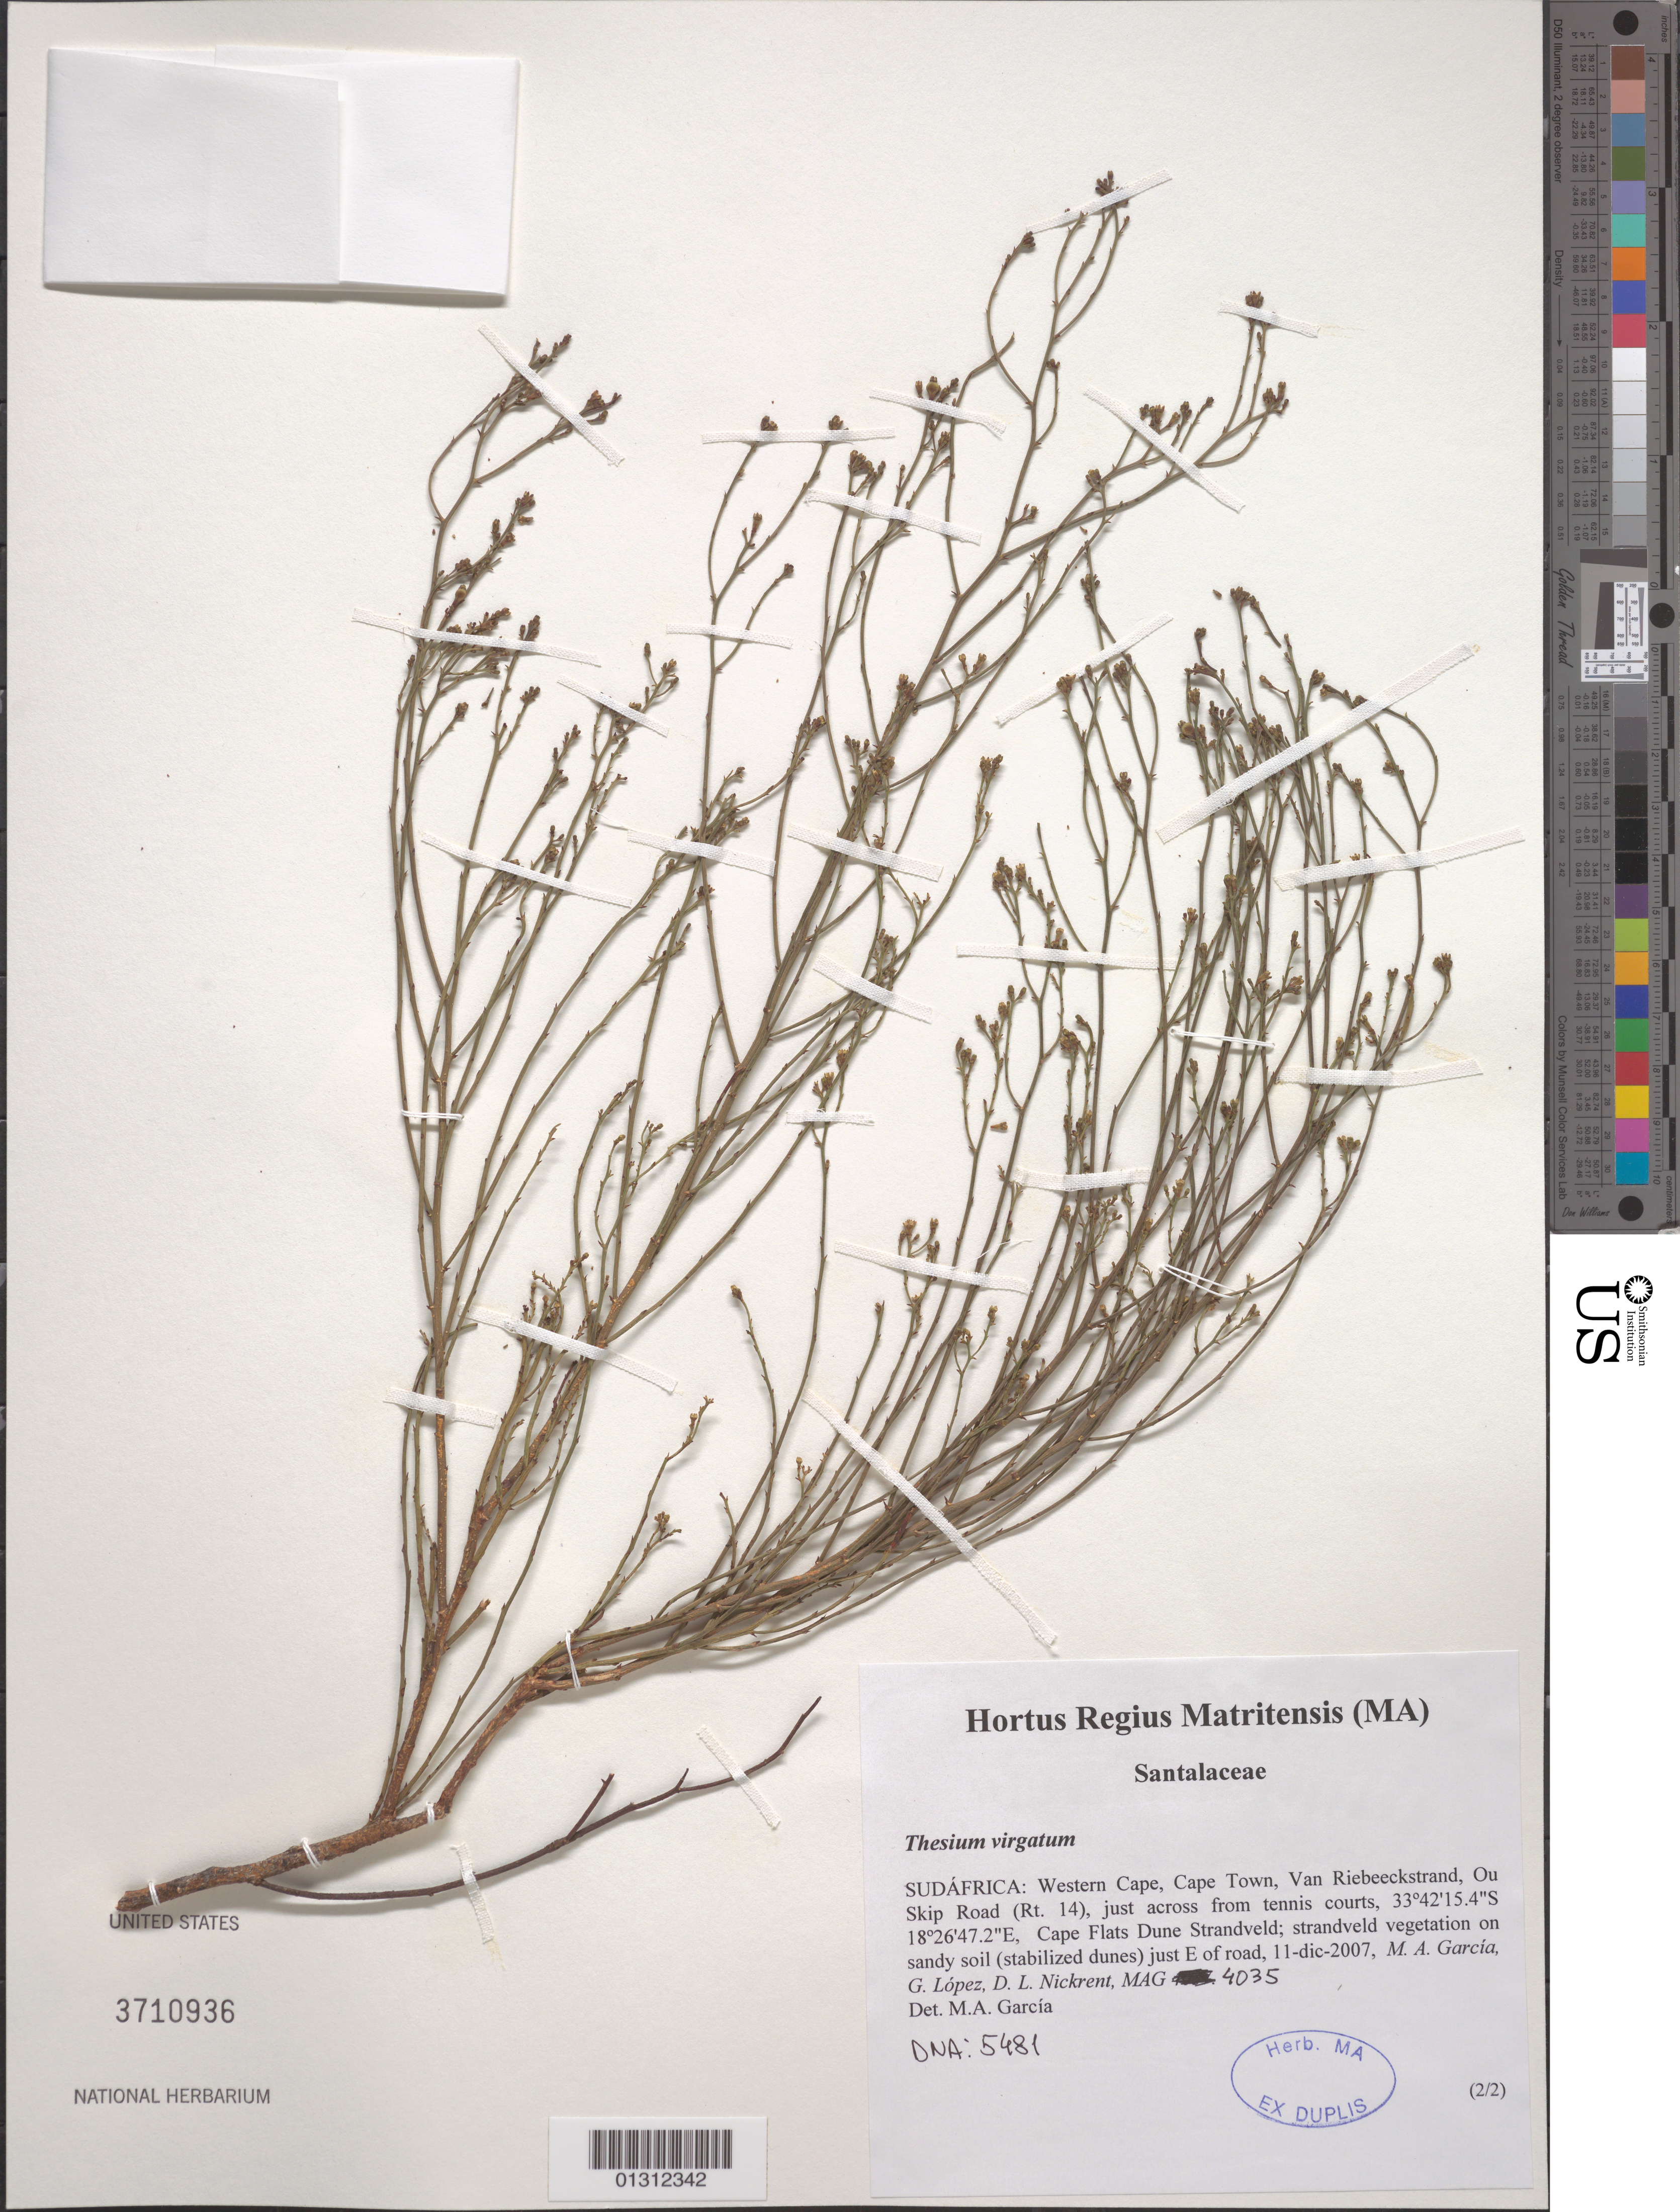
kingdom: Plantae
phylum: Tracheophyta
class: Magnoliopsida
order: Santalales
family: Thesiaceae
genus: Thesium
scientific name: Thesium virgatum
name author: Lam.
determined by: García, M. A.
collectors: M. A. García, G. López & D. Nickrent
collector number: MAG 4035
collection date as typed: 11-dic-2007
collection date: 2007-12-11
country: South Africa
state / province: Western Cape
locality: SUDÁFRICA: Cape Town, Van Riebeeckstrand, On skip road (Rt. 14), just across from tennis courts, Cape Flats Dune Strandveld; strandveld vegetation on sandy soil (stabilized dunes) just E of road.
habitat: Cape Flats Dune Strandveld; strandveld vegetation on sandy soil (stabilized dunes) just E of road.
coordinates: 33 42 15.4 S, 18 26 47.2 E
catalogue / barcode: US 3710936